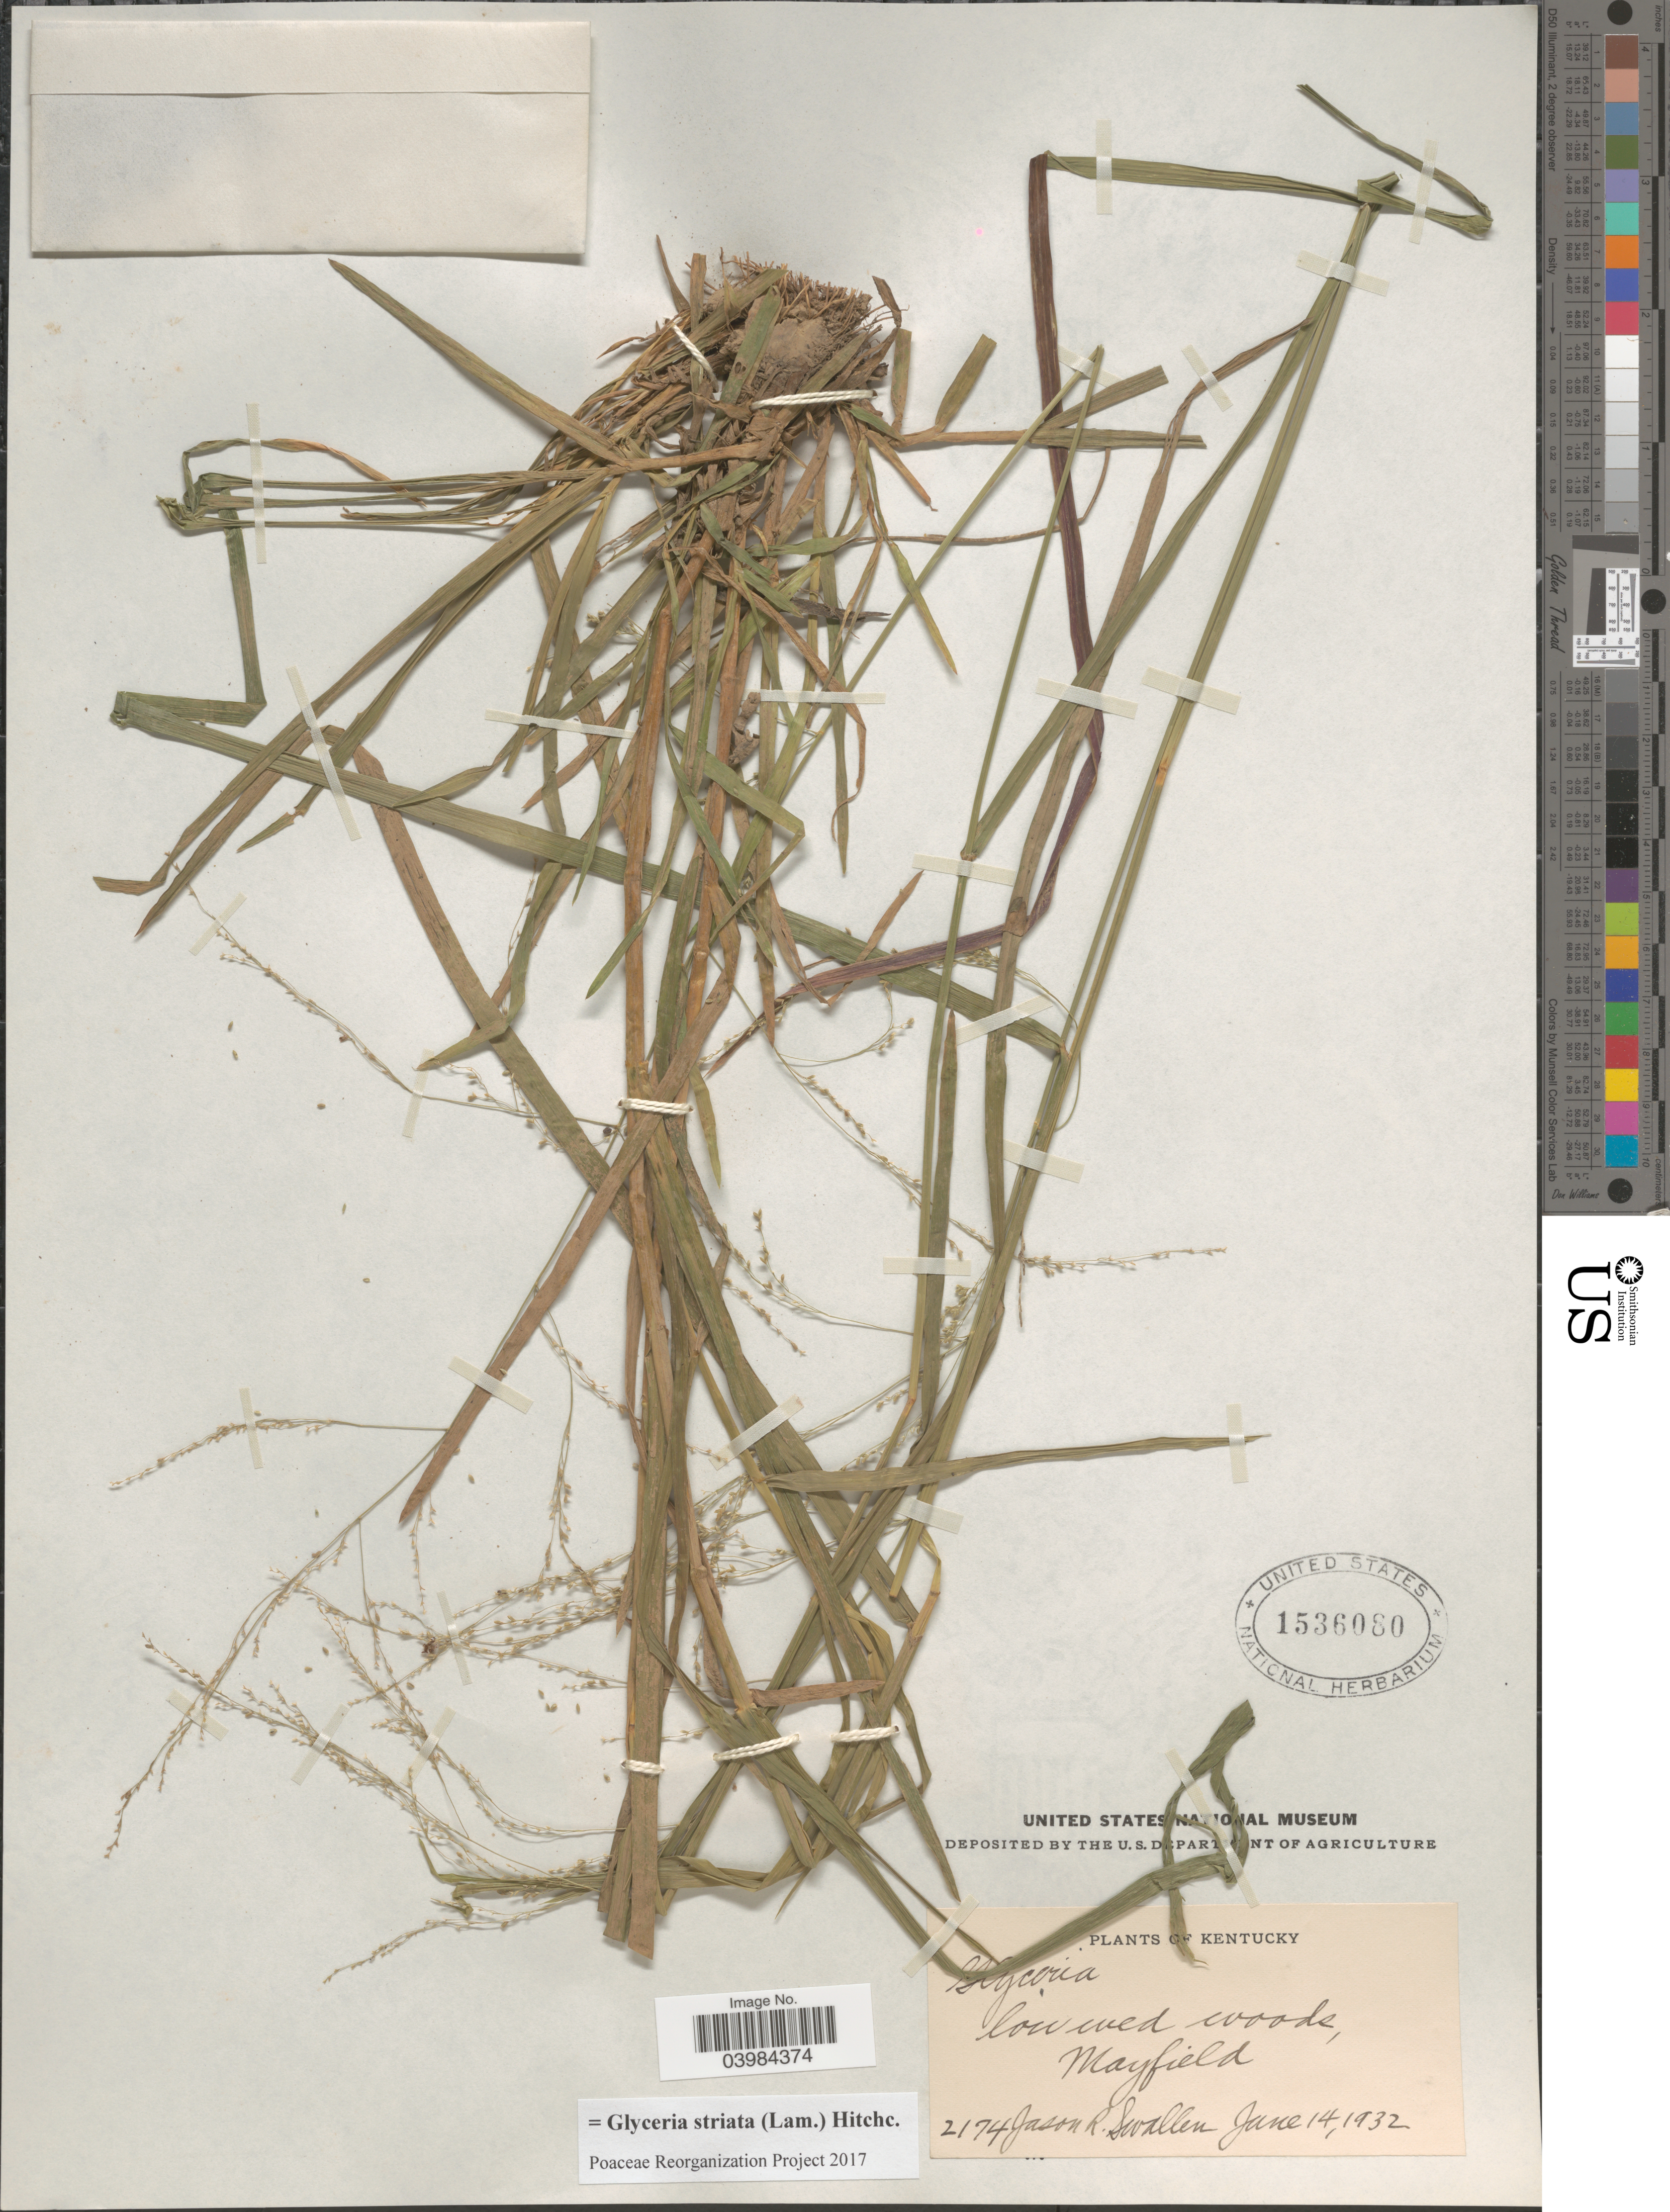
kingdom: Plantae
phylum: Tracheophyta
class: Liliopsida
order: Poales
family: Poaceae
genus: Glyceria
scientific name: Glyceria striata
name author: (Lam.) Hitchc.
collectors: J. R. Swallen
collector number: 2174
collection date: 1932-06-14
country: United States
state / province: Kentucky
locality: Mayfield.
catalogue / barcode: US 1536080